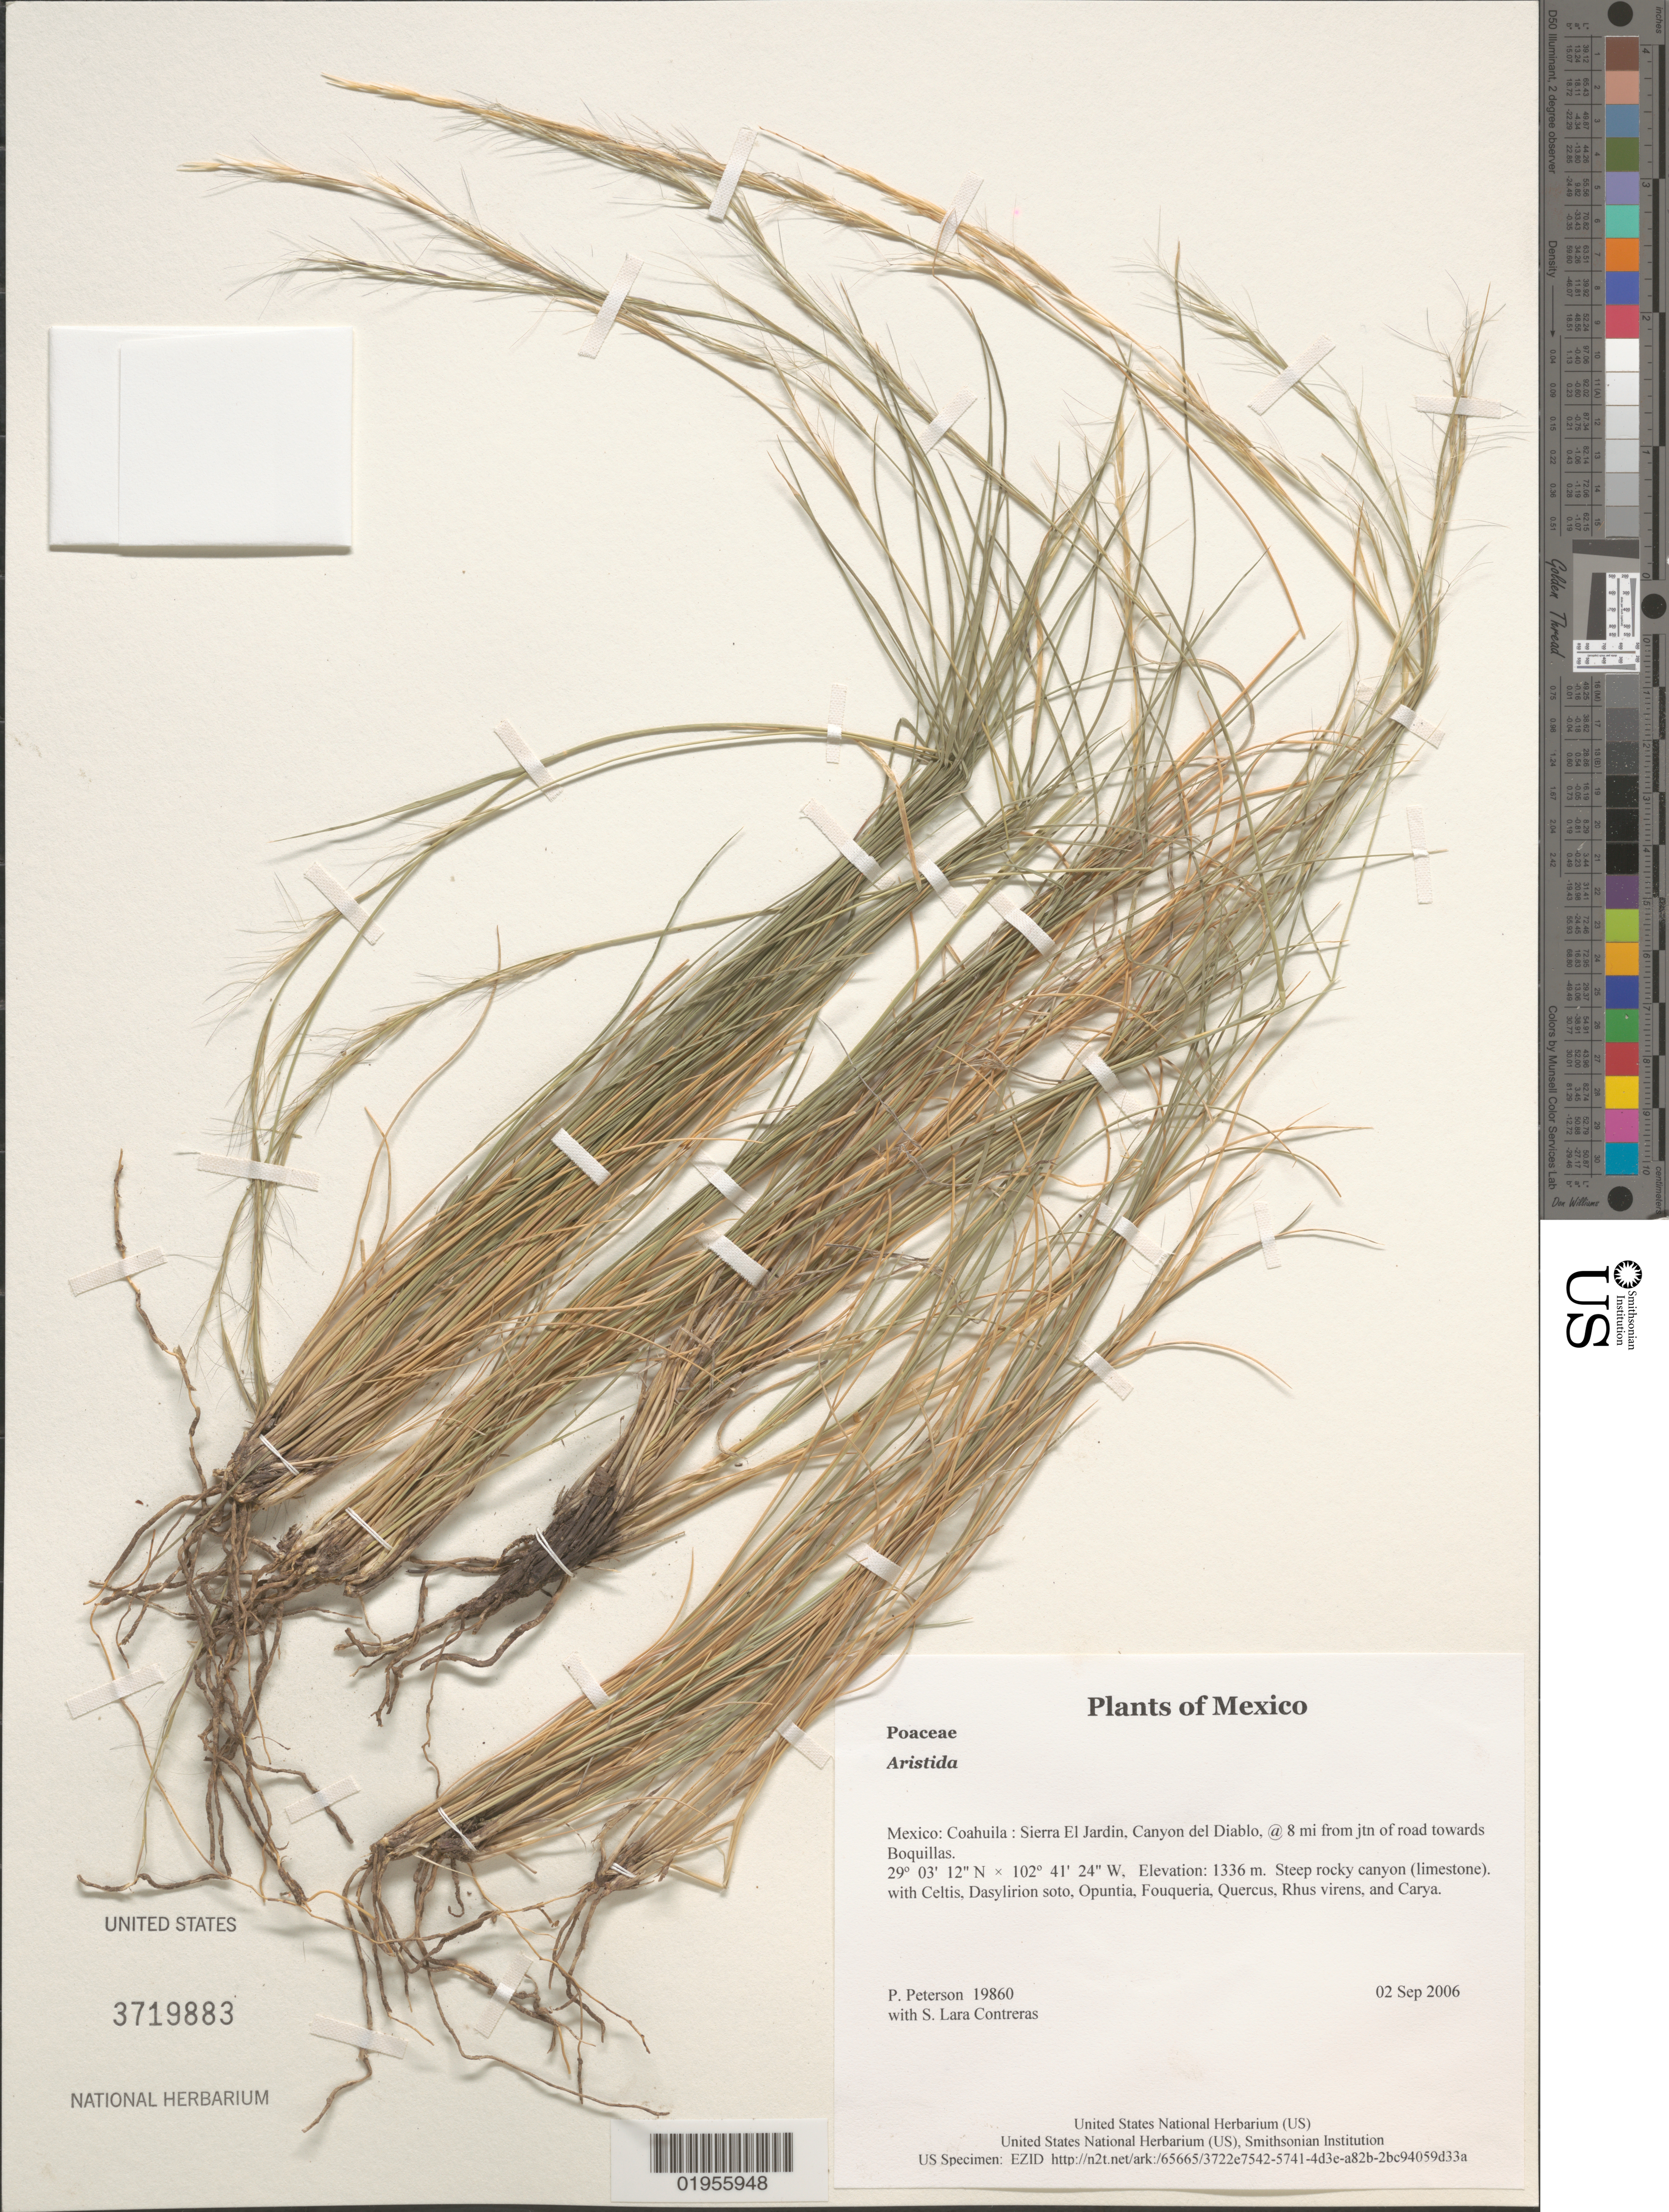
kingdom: Plantae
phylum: Tracheophyta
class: Liliopsida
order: Poales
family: Poaceae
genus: Aristida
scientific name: Aristida sp.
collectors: P. M. Peterson & S. Lara Contreras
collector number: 19860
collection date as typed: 02 Sep 2006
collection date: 2006-09-02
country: Mexico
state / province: Coahuila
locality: Sierra El Jardin, Canyon del Diablo, @ 8 mi from jtn of road towards Boquillas.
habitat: Steep rocky canyon (limestone)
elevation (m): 1336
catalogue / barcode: US 3719883